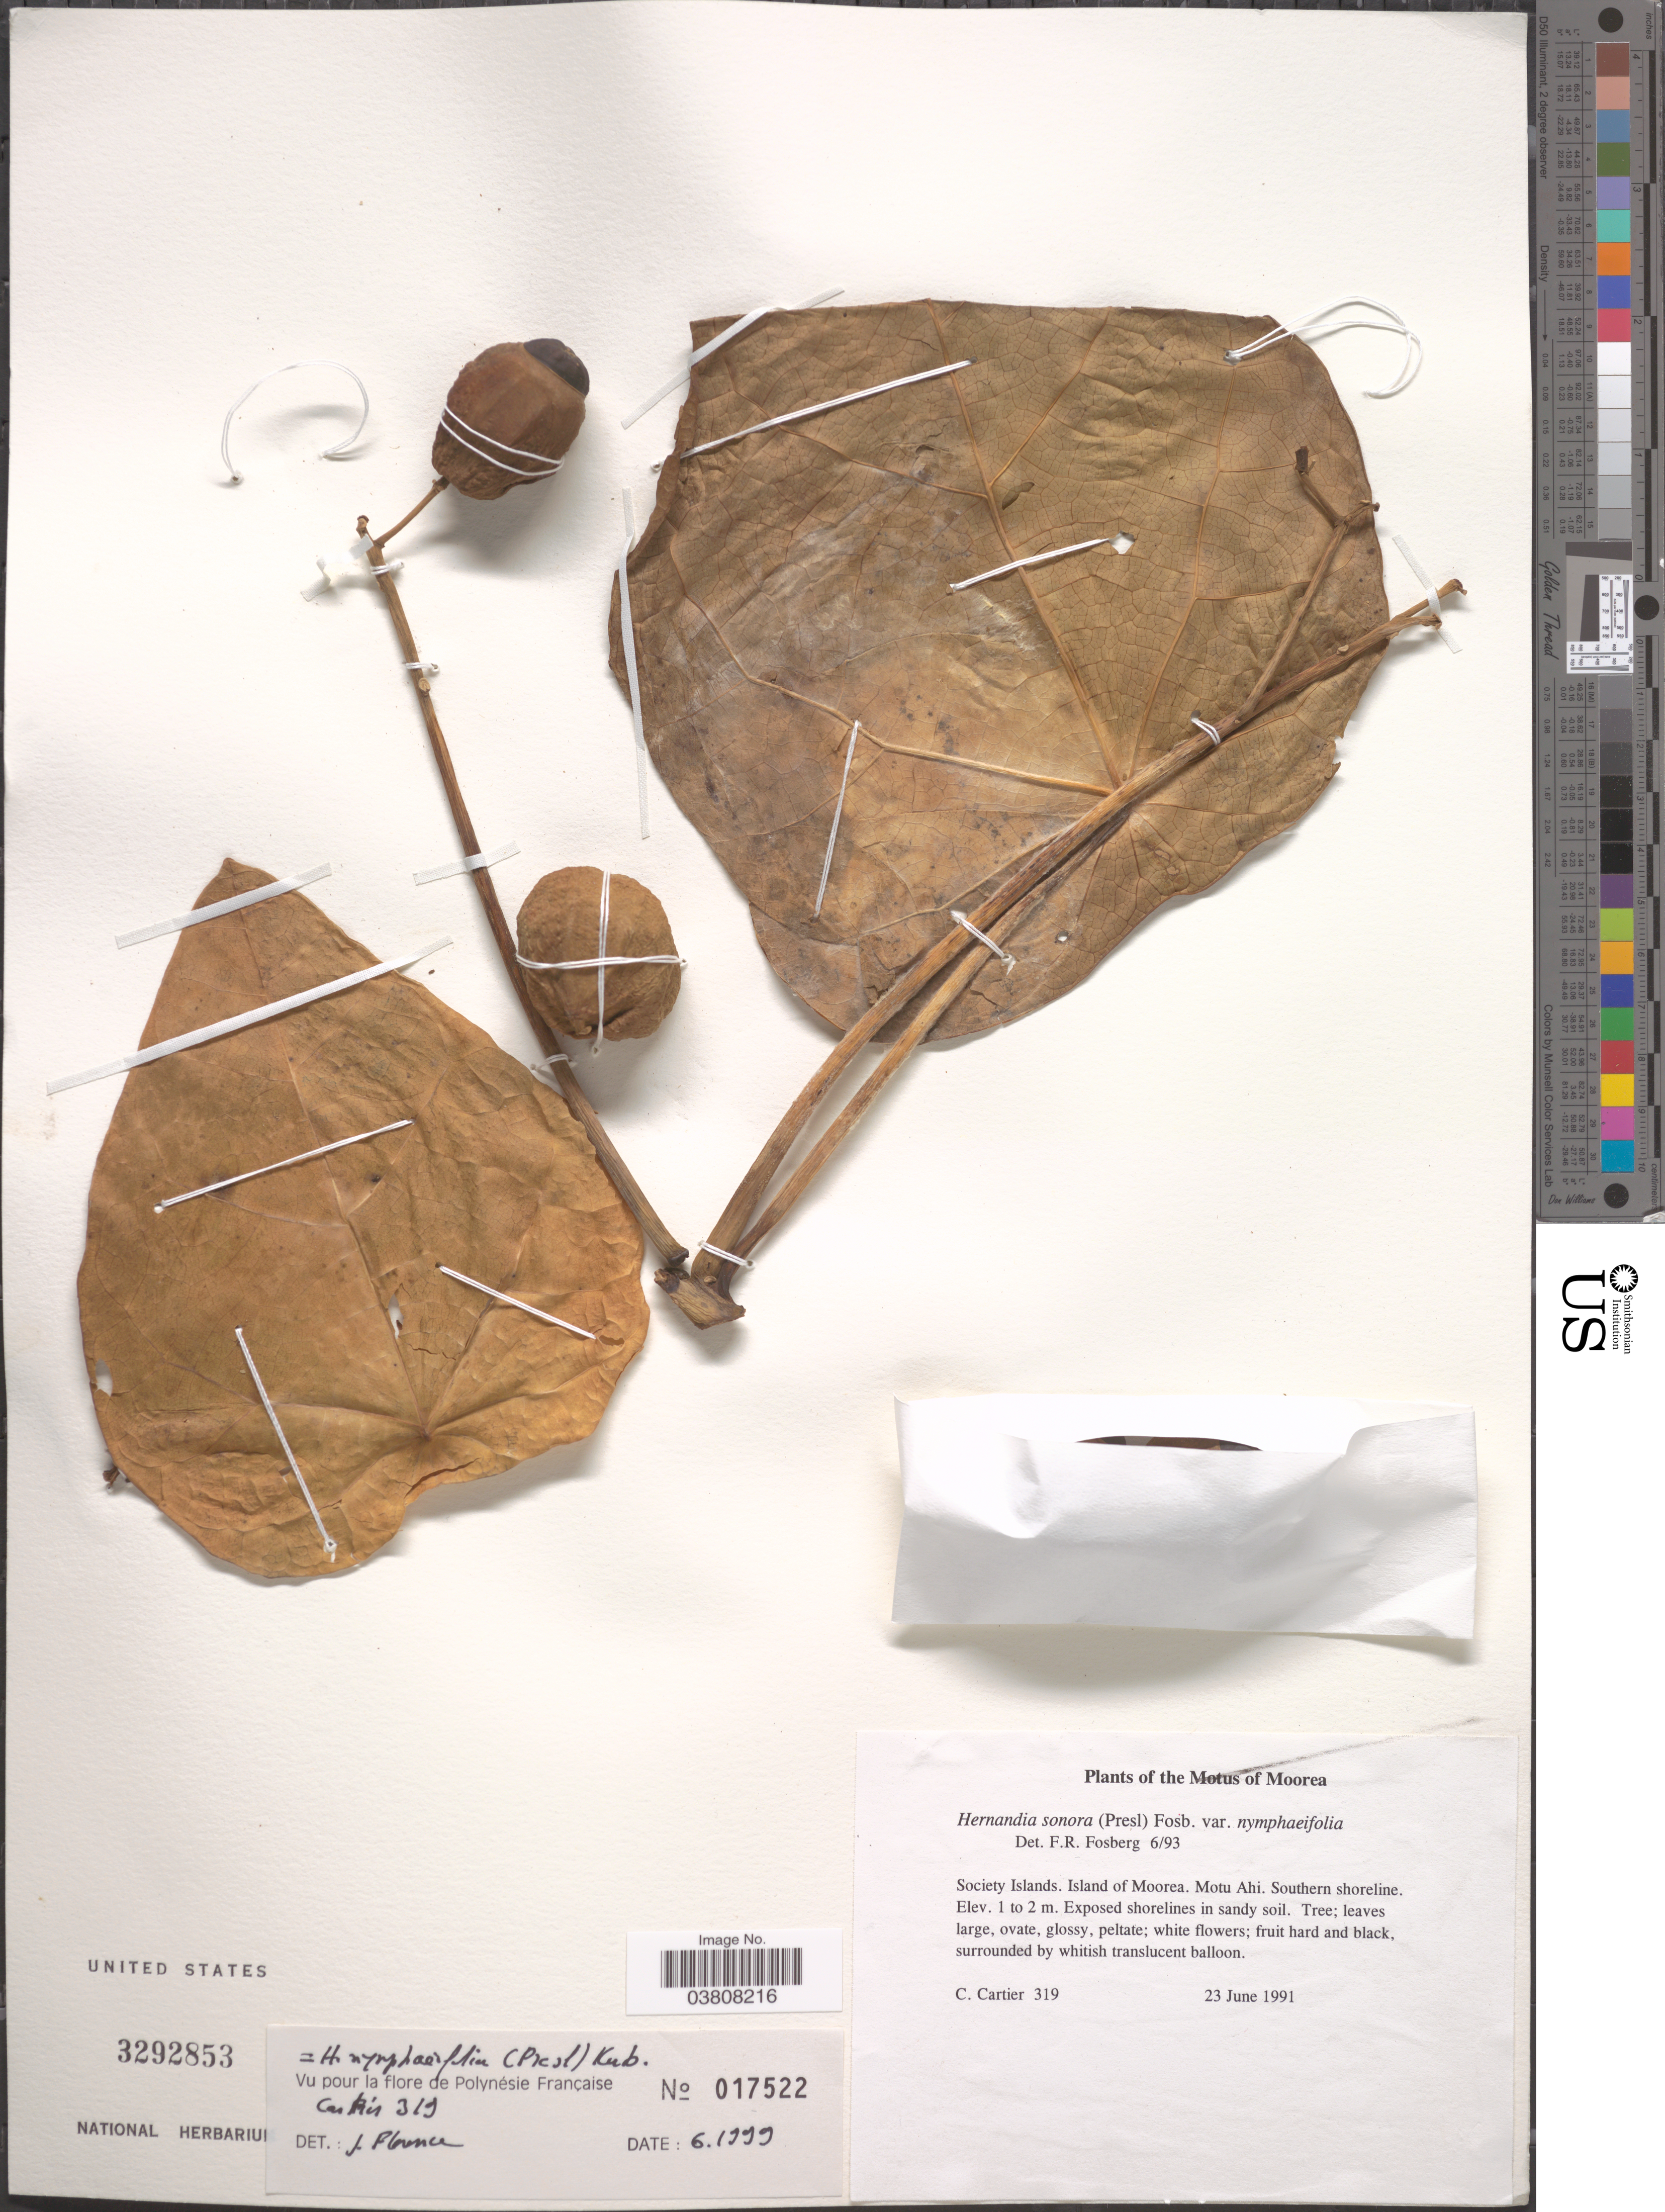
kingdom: Plantae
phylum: Tracheophyta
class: Magnoliopsida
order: Laurales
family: Hernandiaceae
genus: Hernandia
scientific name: Hernandia nymphaeifolia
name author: (C. Presl) Kubitzki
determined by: Florence, J.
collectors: C. Cartier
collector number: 319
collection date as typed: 23 Jun 1991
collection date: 1991-06-23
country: French Polynesia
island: Moorea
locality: Southern shoreline, Ahi [Society Is.]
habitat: Exposed shorelines in sandy soil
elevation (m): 1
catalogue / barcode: US 3292853